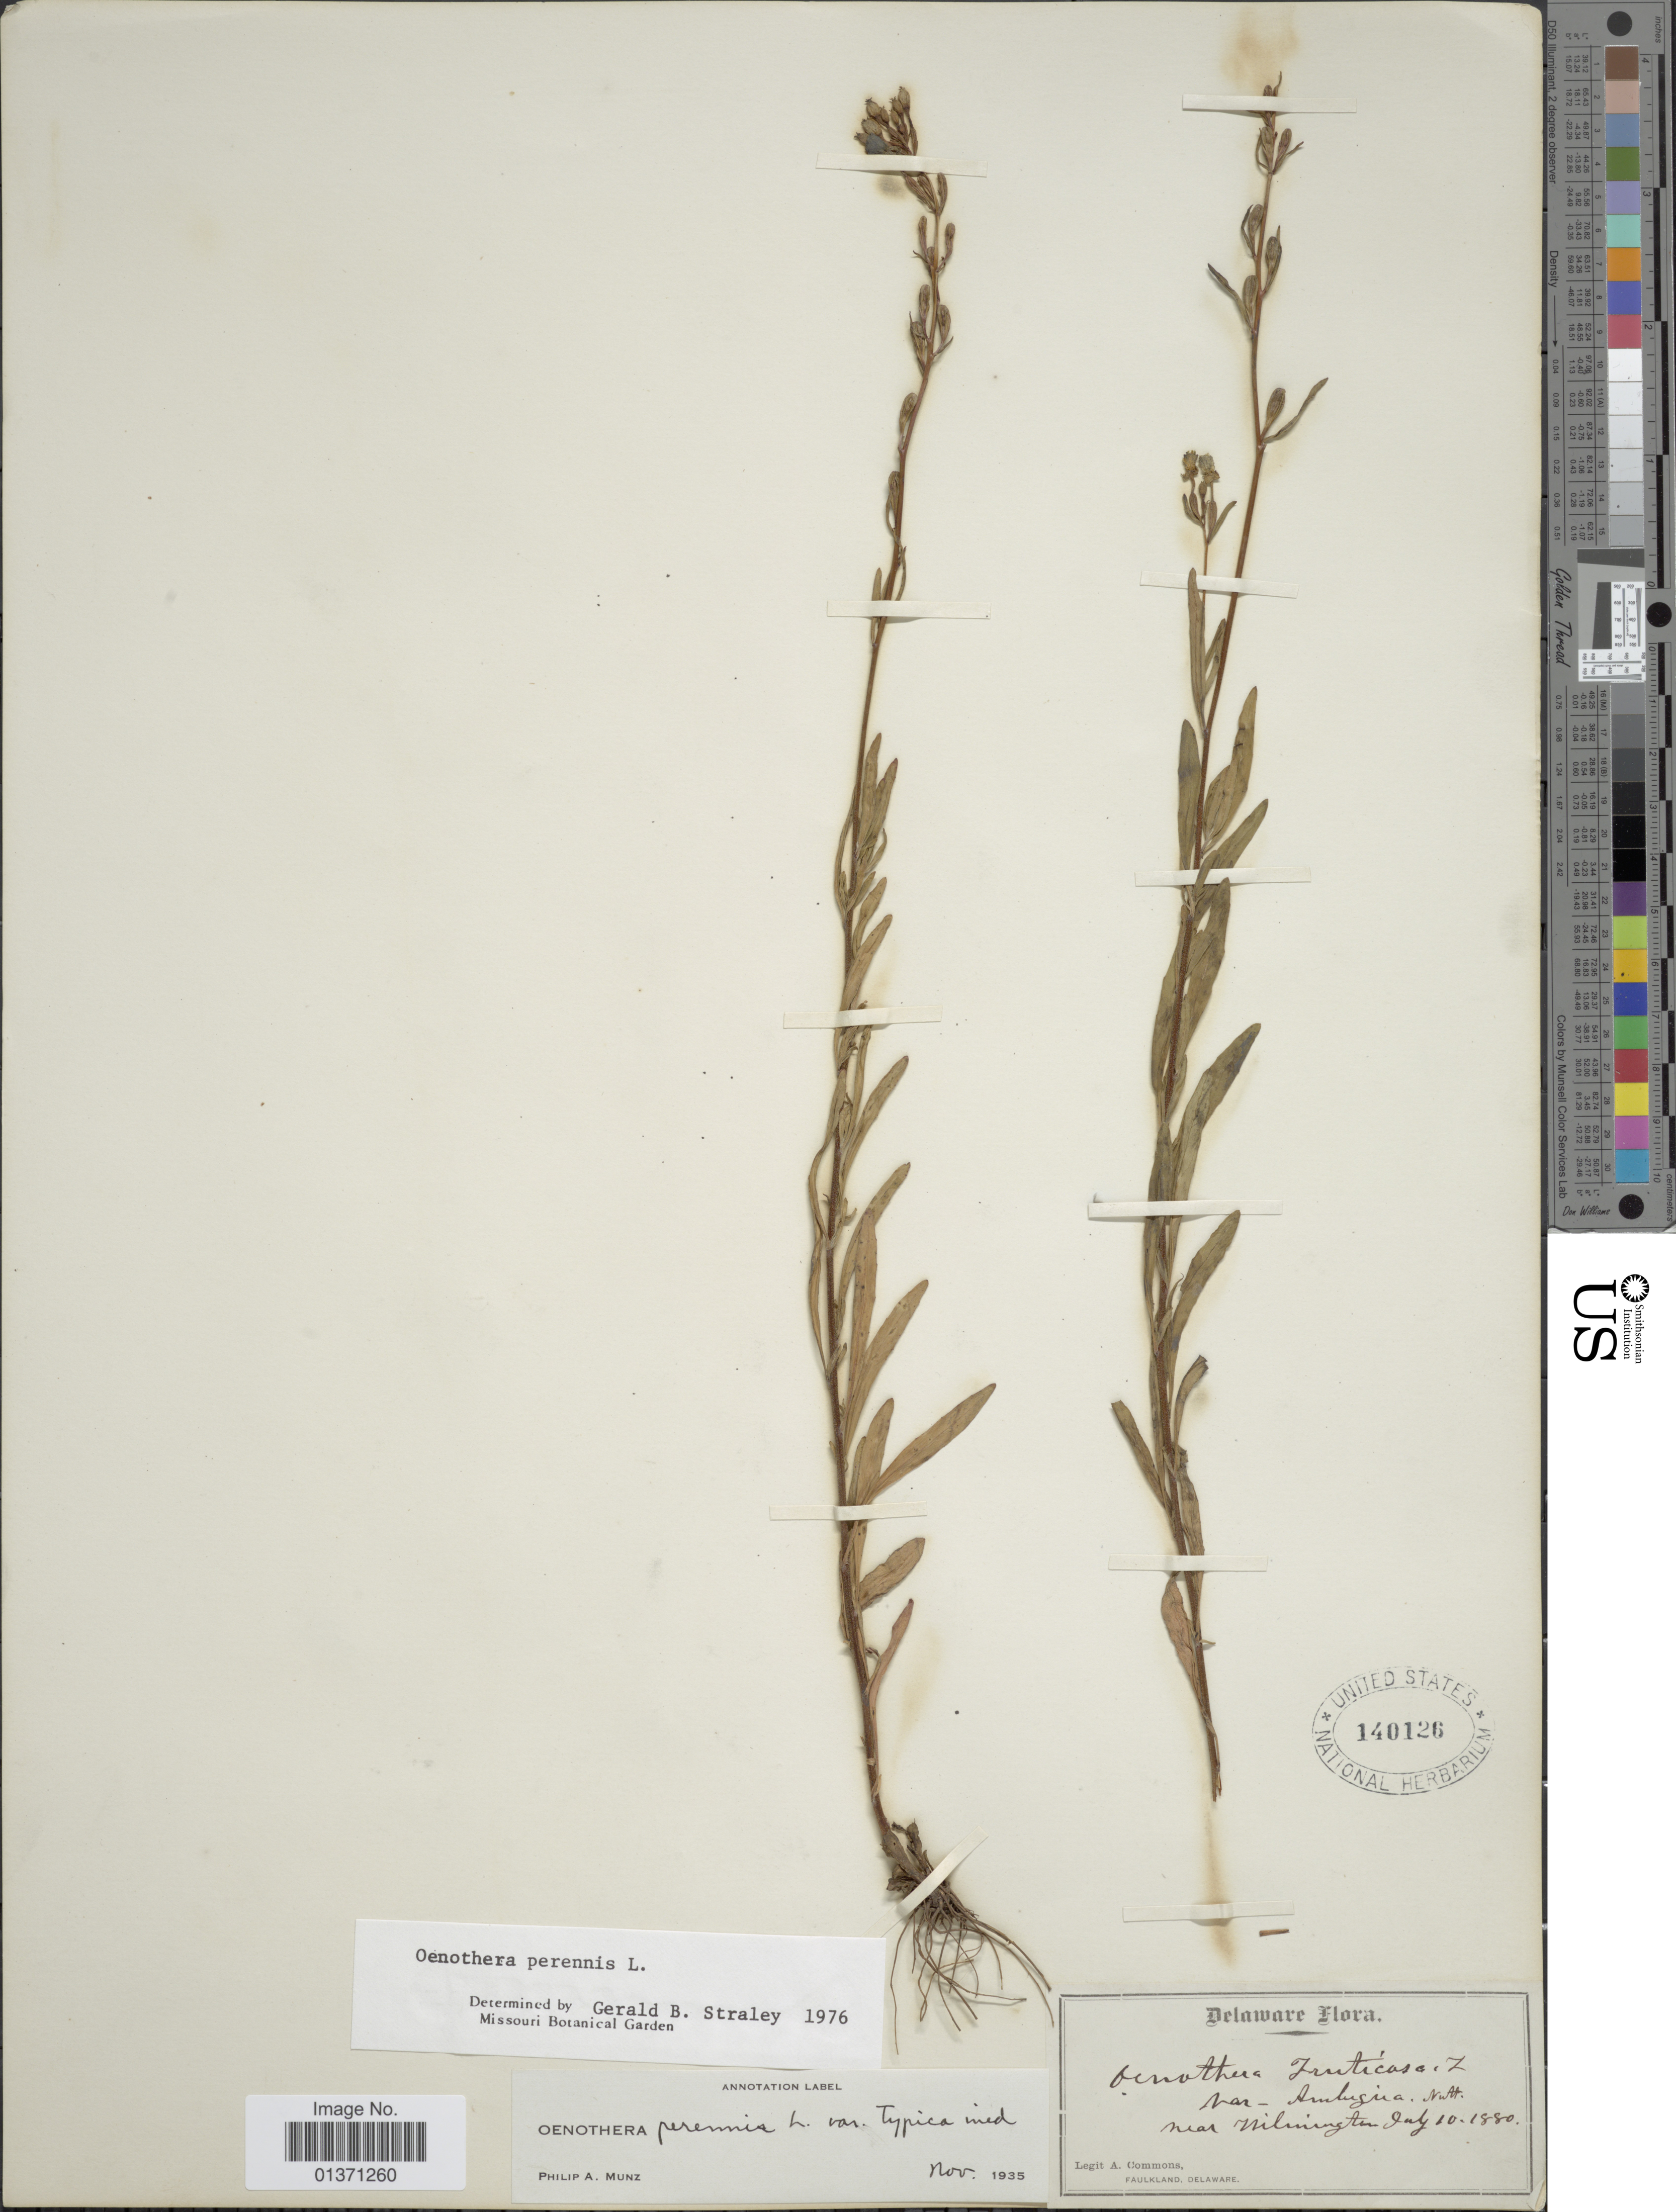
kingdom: Plantae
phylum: Tracheophyta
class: Magnoliopsida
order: Myrtales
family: Onagraceae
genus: Oenothera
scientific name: Oenothera perennis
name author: L.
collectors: A. Commons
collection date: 1880-07-10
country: United States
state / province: Delaware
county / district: New Castle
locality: Near Wilmington, Faulkland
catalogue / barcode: US 140126